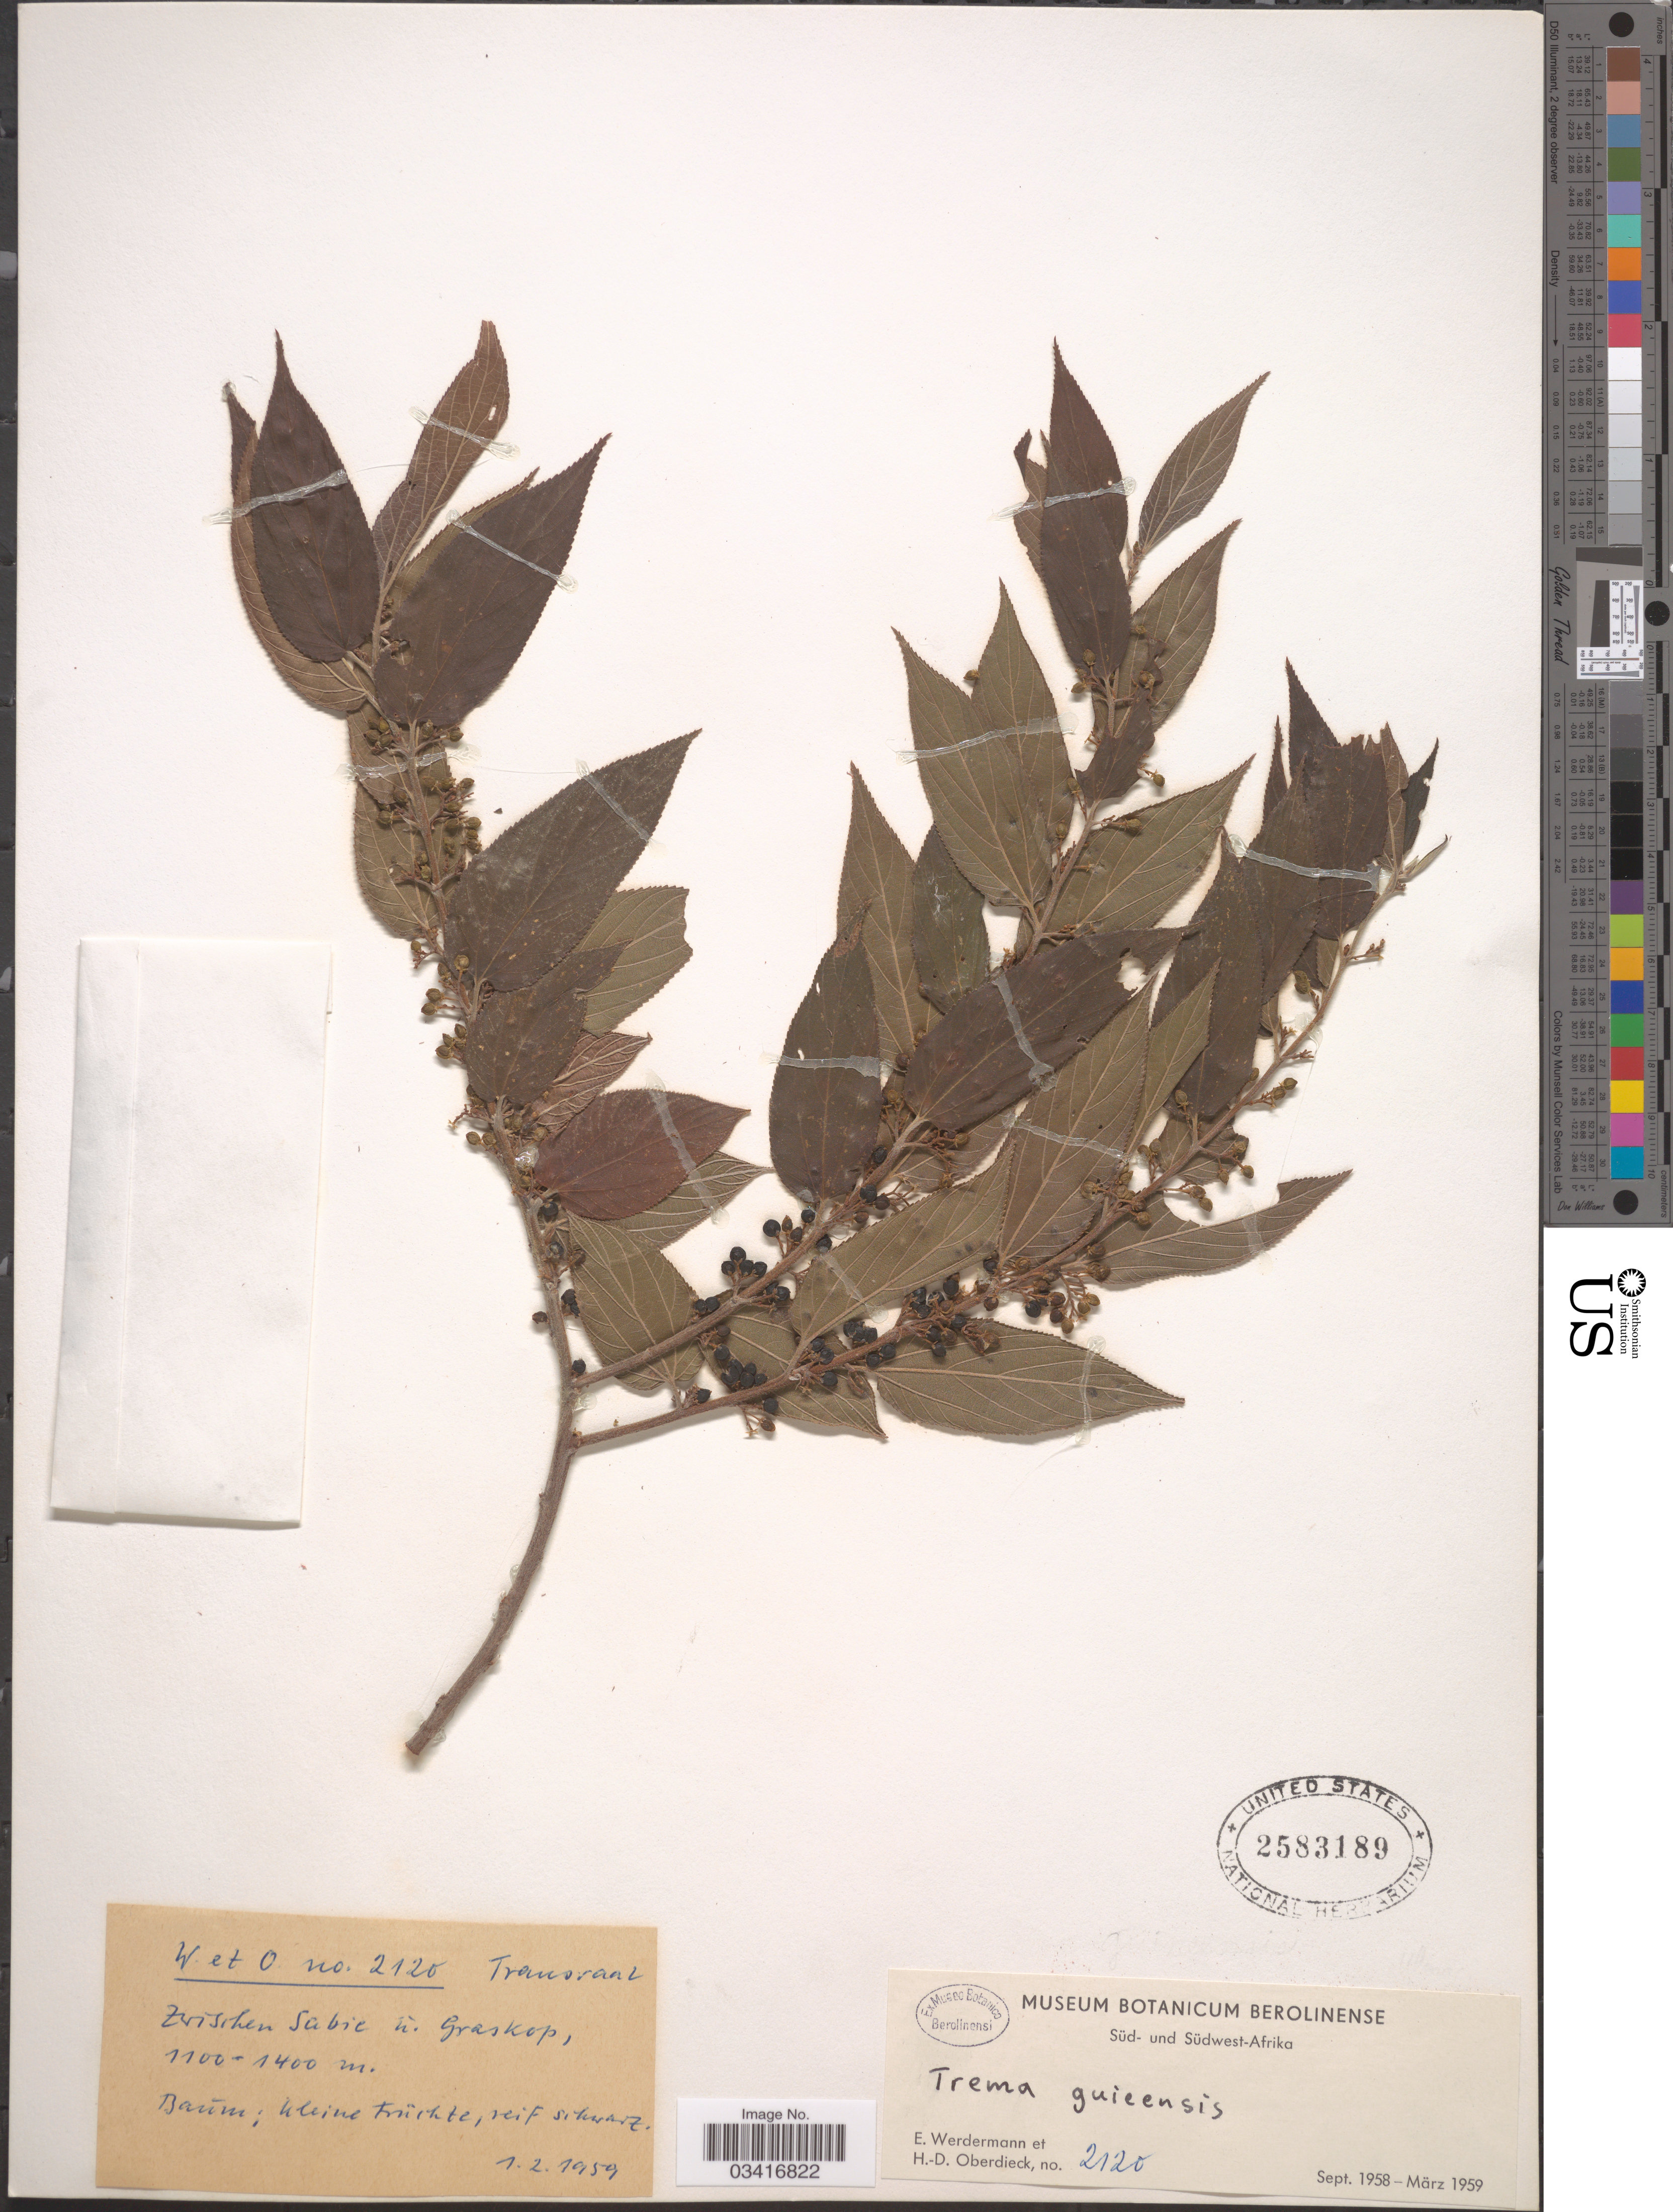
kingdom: Plantae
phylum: Tracheophyta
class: Magnoliopsida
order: Rosales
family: Cannabaceae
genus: Trema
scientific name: Trema guineense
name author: (Schumach. & Thonn.) Ficalho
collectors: E. Werdermann & H. Oberdieck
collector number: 2120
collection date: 1959-02-01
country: South Africa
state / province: Mpumalanga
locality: Transvaal. Zwischen Sabie u. Graskop.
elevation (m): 1100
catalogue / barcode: US 2583189